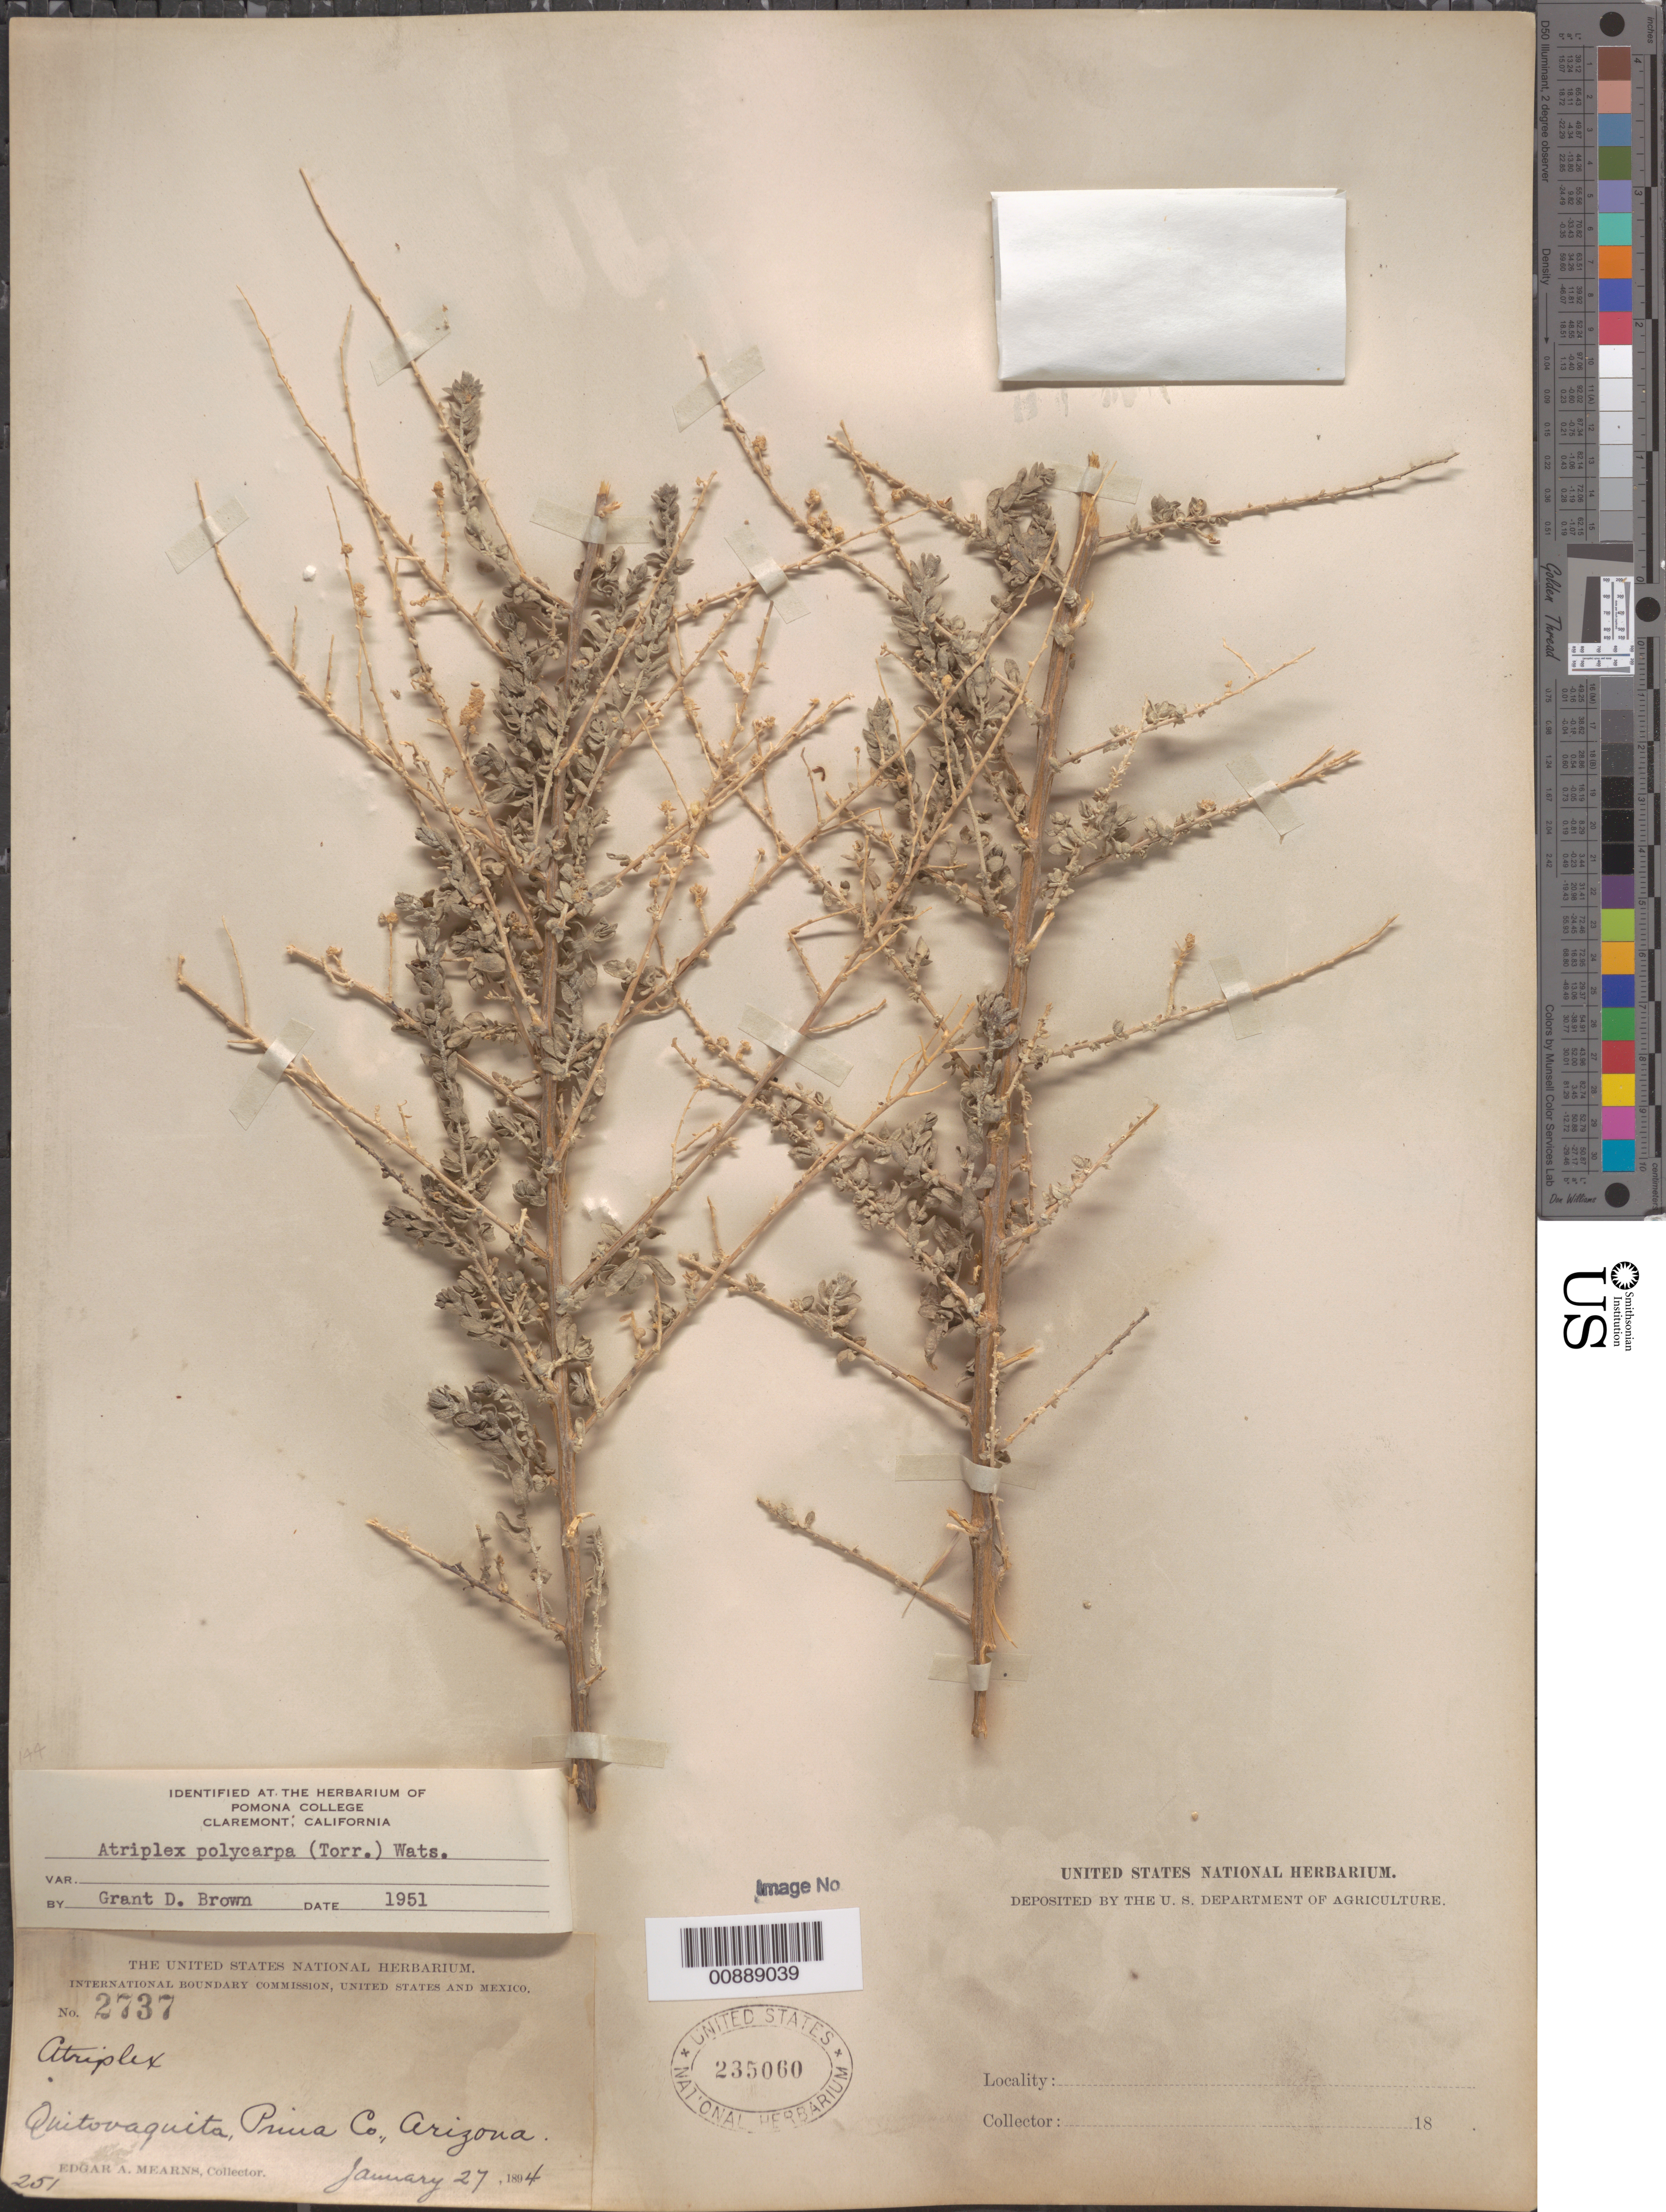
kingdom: Plantae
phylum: Tracheophyta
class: Magnoliopsida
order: Caryophyllales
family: Amaranthaceae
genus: Atriplex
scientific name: Atriplex polycarpa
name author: (Torr.) S. Watson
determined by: Brown, G. D.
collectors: E. A. Mearns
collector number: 2737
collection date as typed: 27 Jan 1894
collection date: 1894-01-27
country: United States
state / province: Arizona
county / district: Pima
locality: Quitovaquito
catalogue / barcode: US 235060